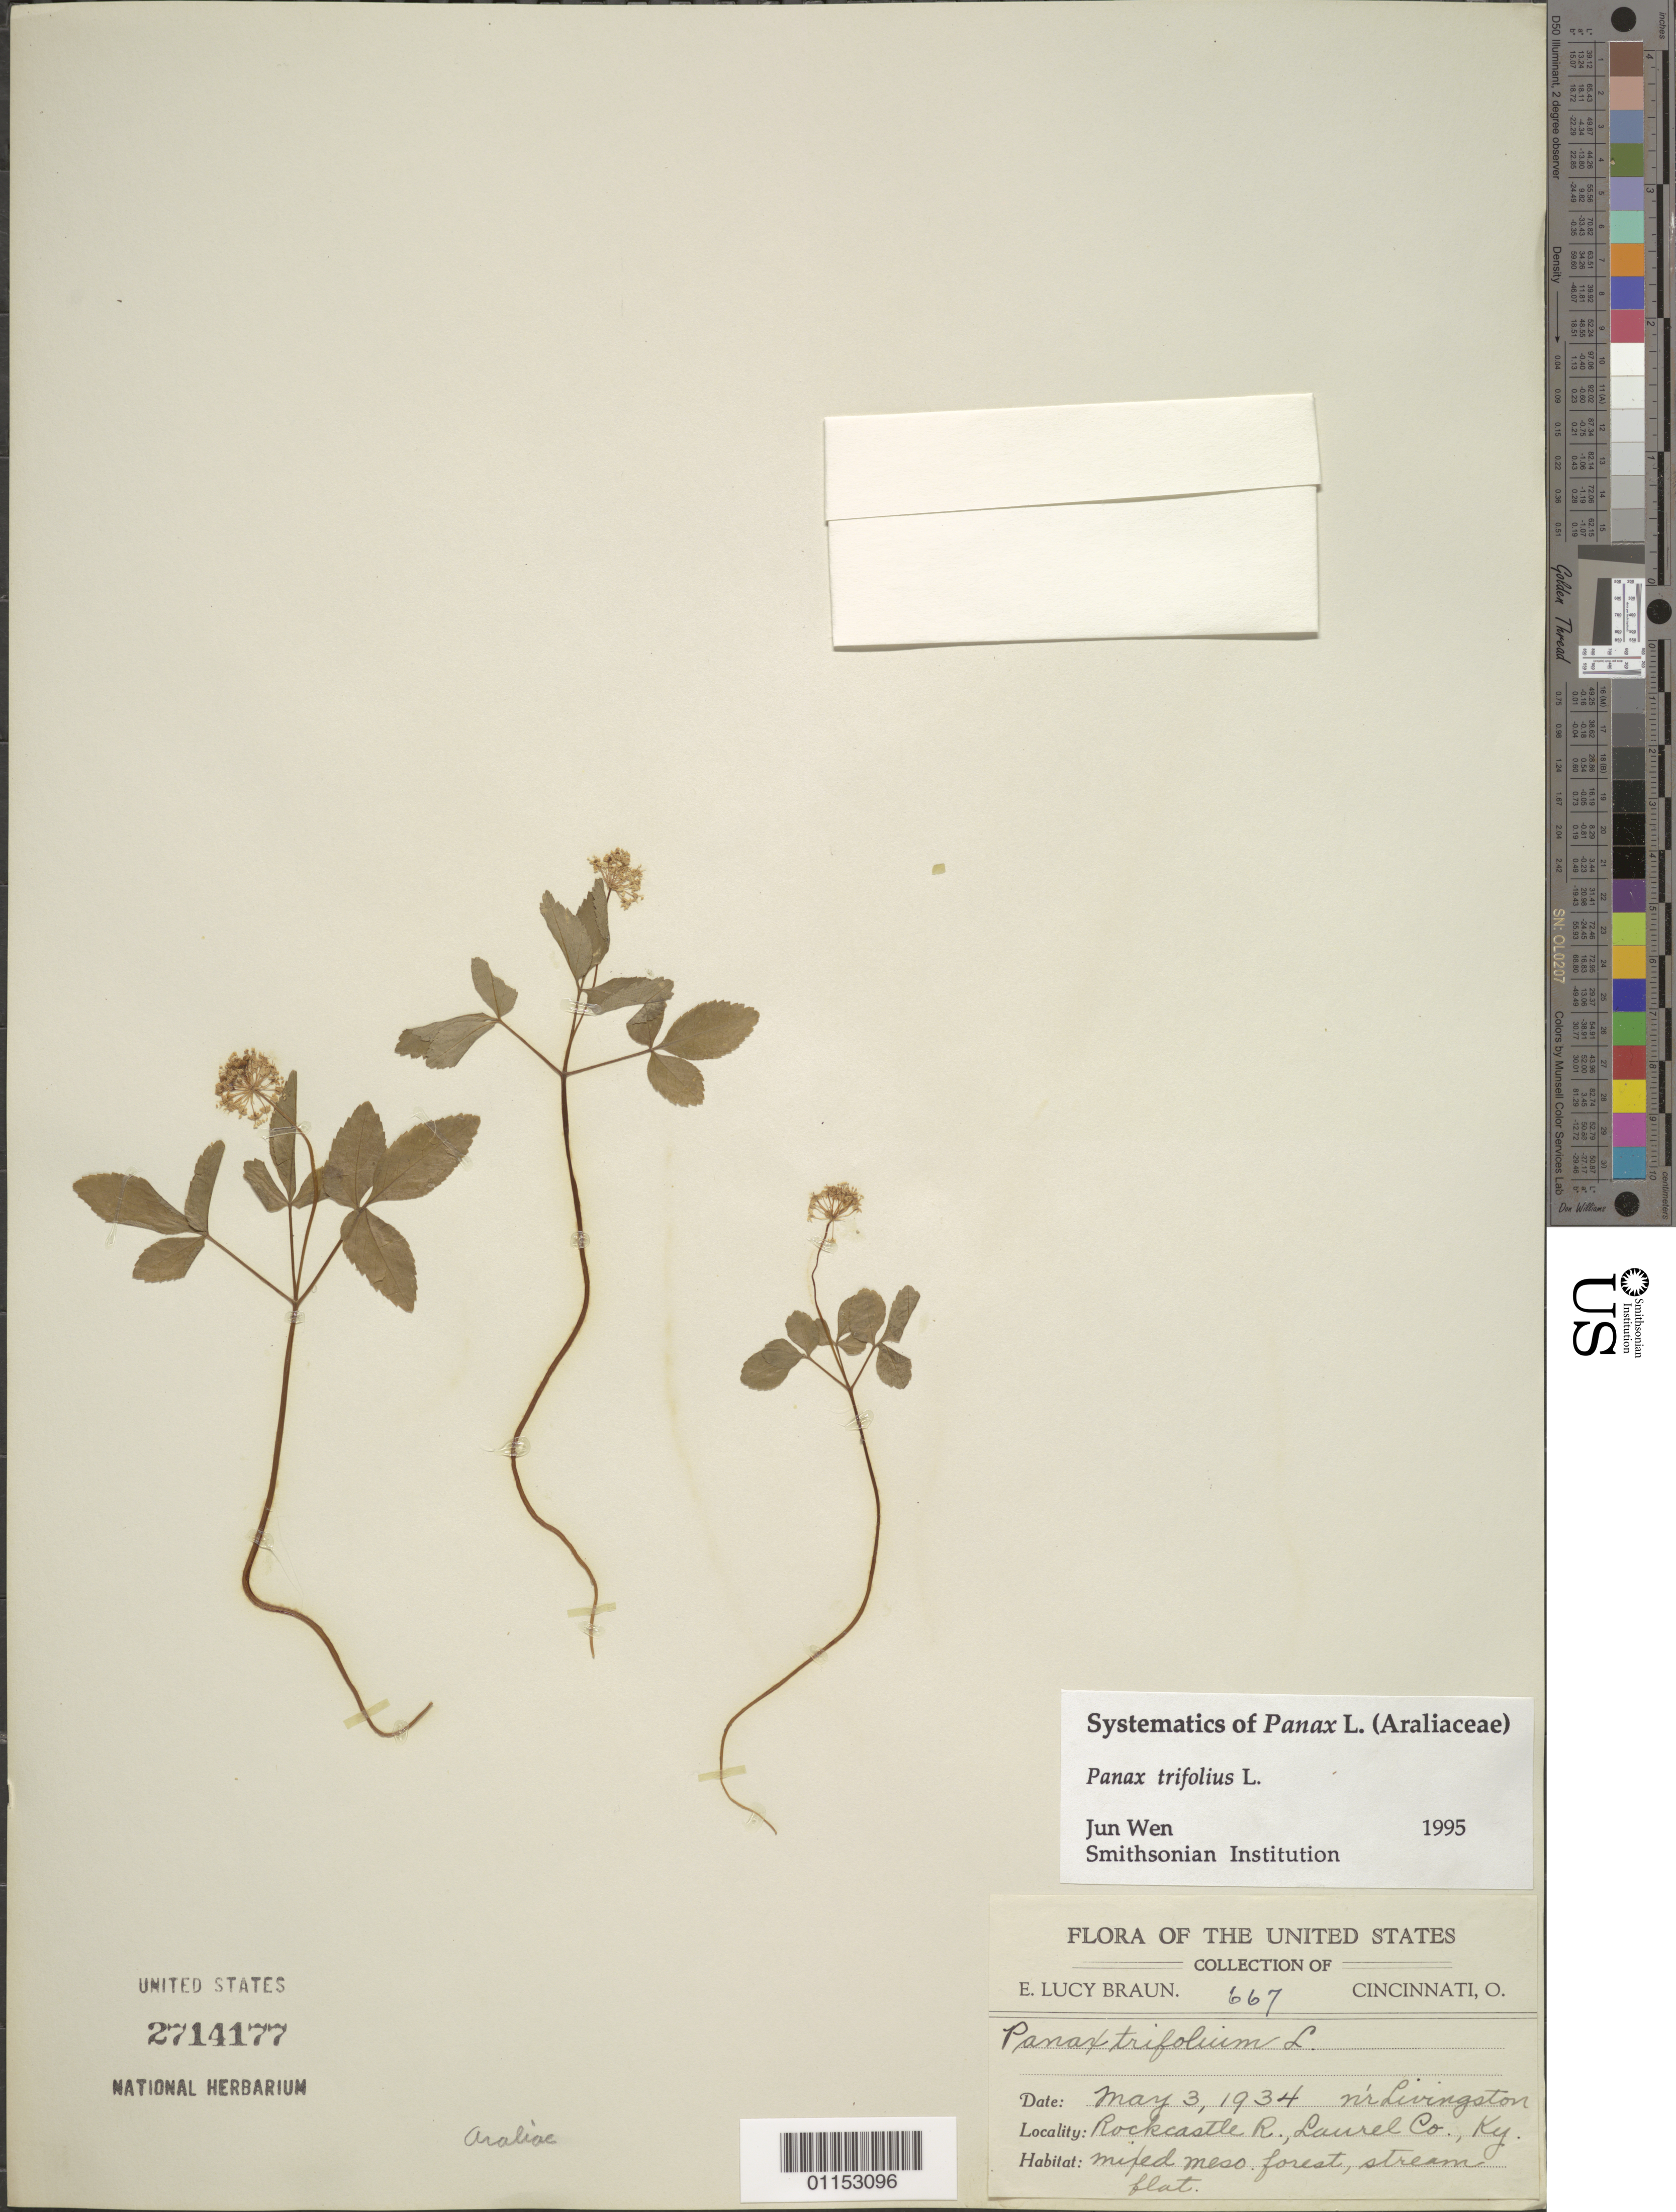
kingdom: Plantae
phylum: Tracheophyta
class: Magnoliopsida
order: Apiales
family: Araliaceae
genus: Panax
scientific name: Panax trifolius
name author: L.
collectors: E. L. Braun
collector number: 667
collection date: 1934-05-03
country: United States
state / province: Kentucky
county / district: Laurel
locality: Rockcastle R.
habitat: Mixed meso. forest, stream flat.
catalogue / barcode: US 2714177